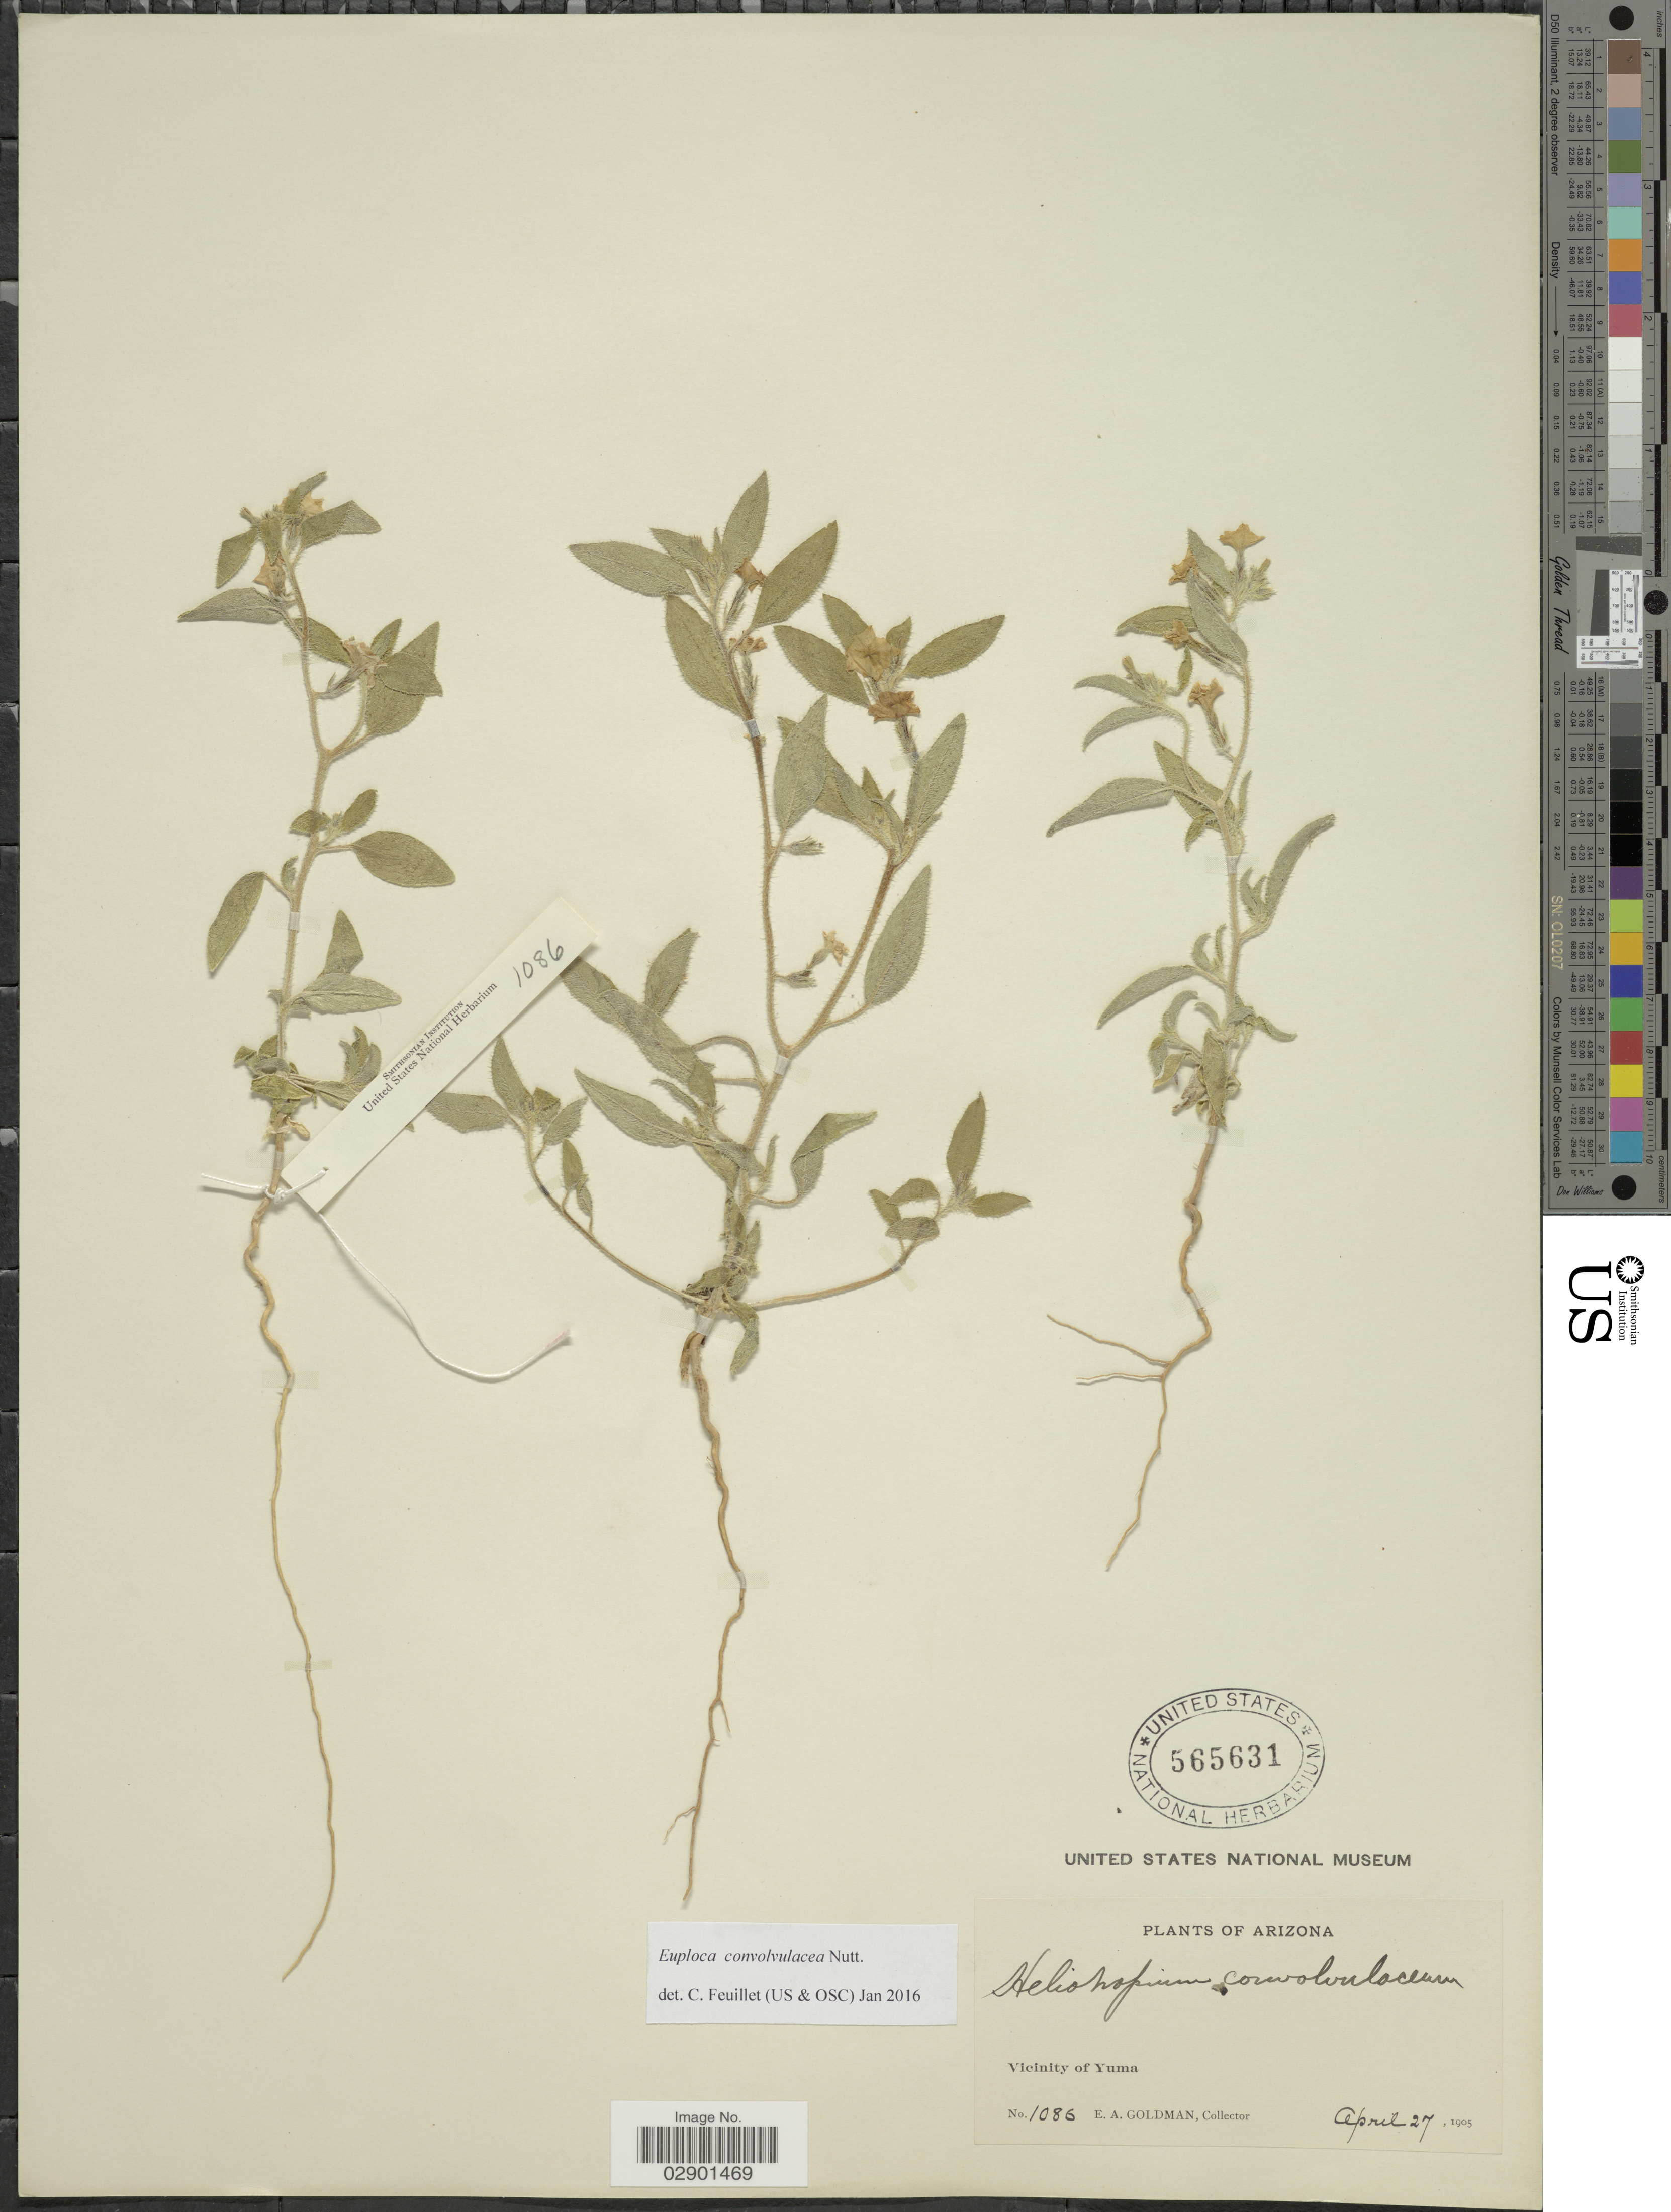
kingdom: Plantae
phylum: Tracheophyta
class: Magnoliopsida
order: Boraginales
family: Heliotropiaceae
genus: Euploca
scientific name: Euploca convolvulacea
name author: Nutt.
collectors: E. A. Goldman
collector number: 1086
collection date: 1905-04-27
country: United States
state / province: Arizona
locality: Vicinity of Yuma.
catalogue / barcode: US 565631